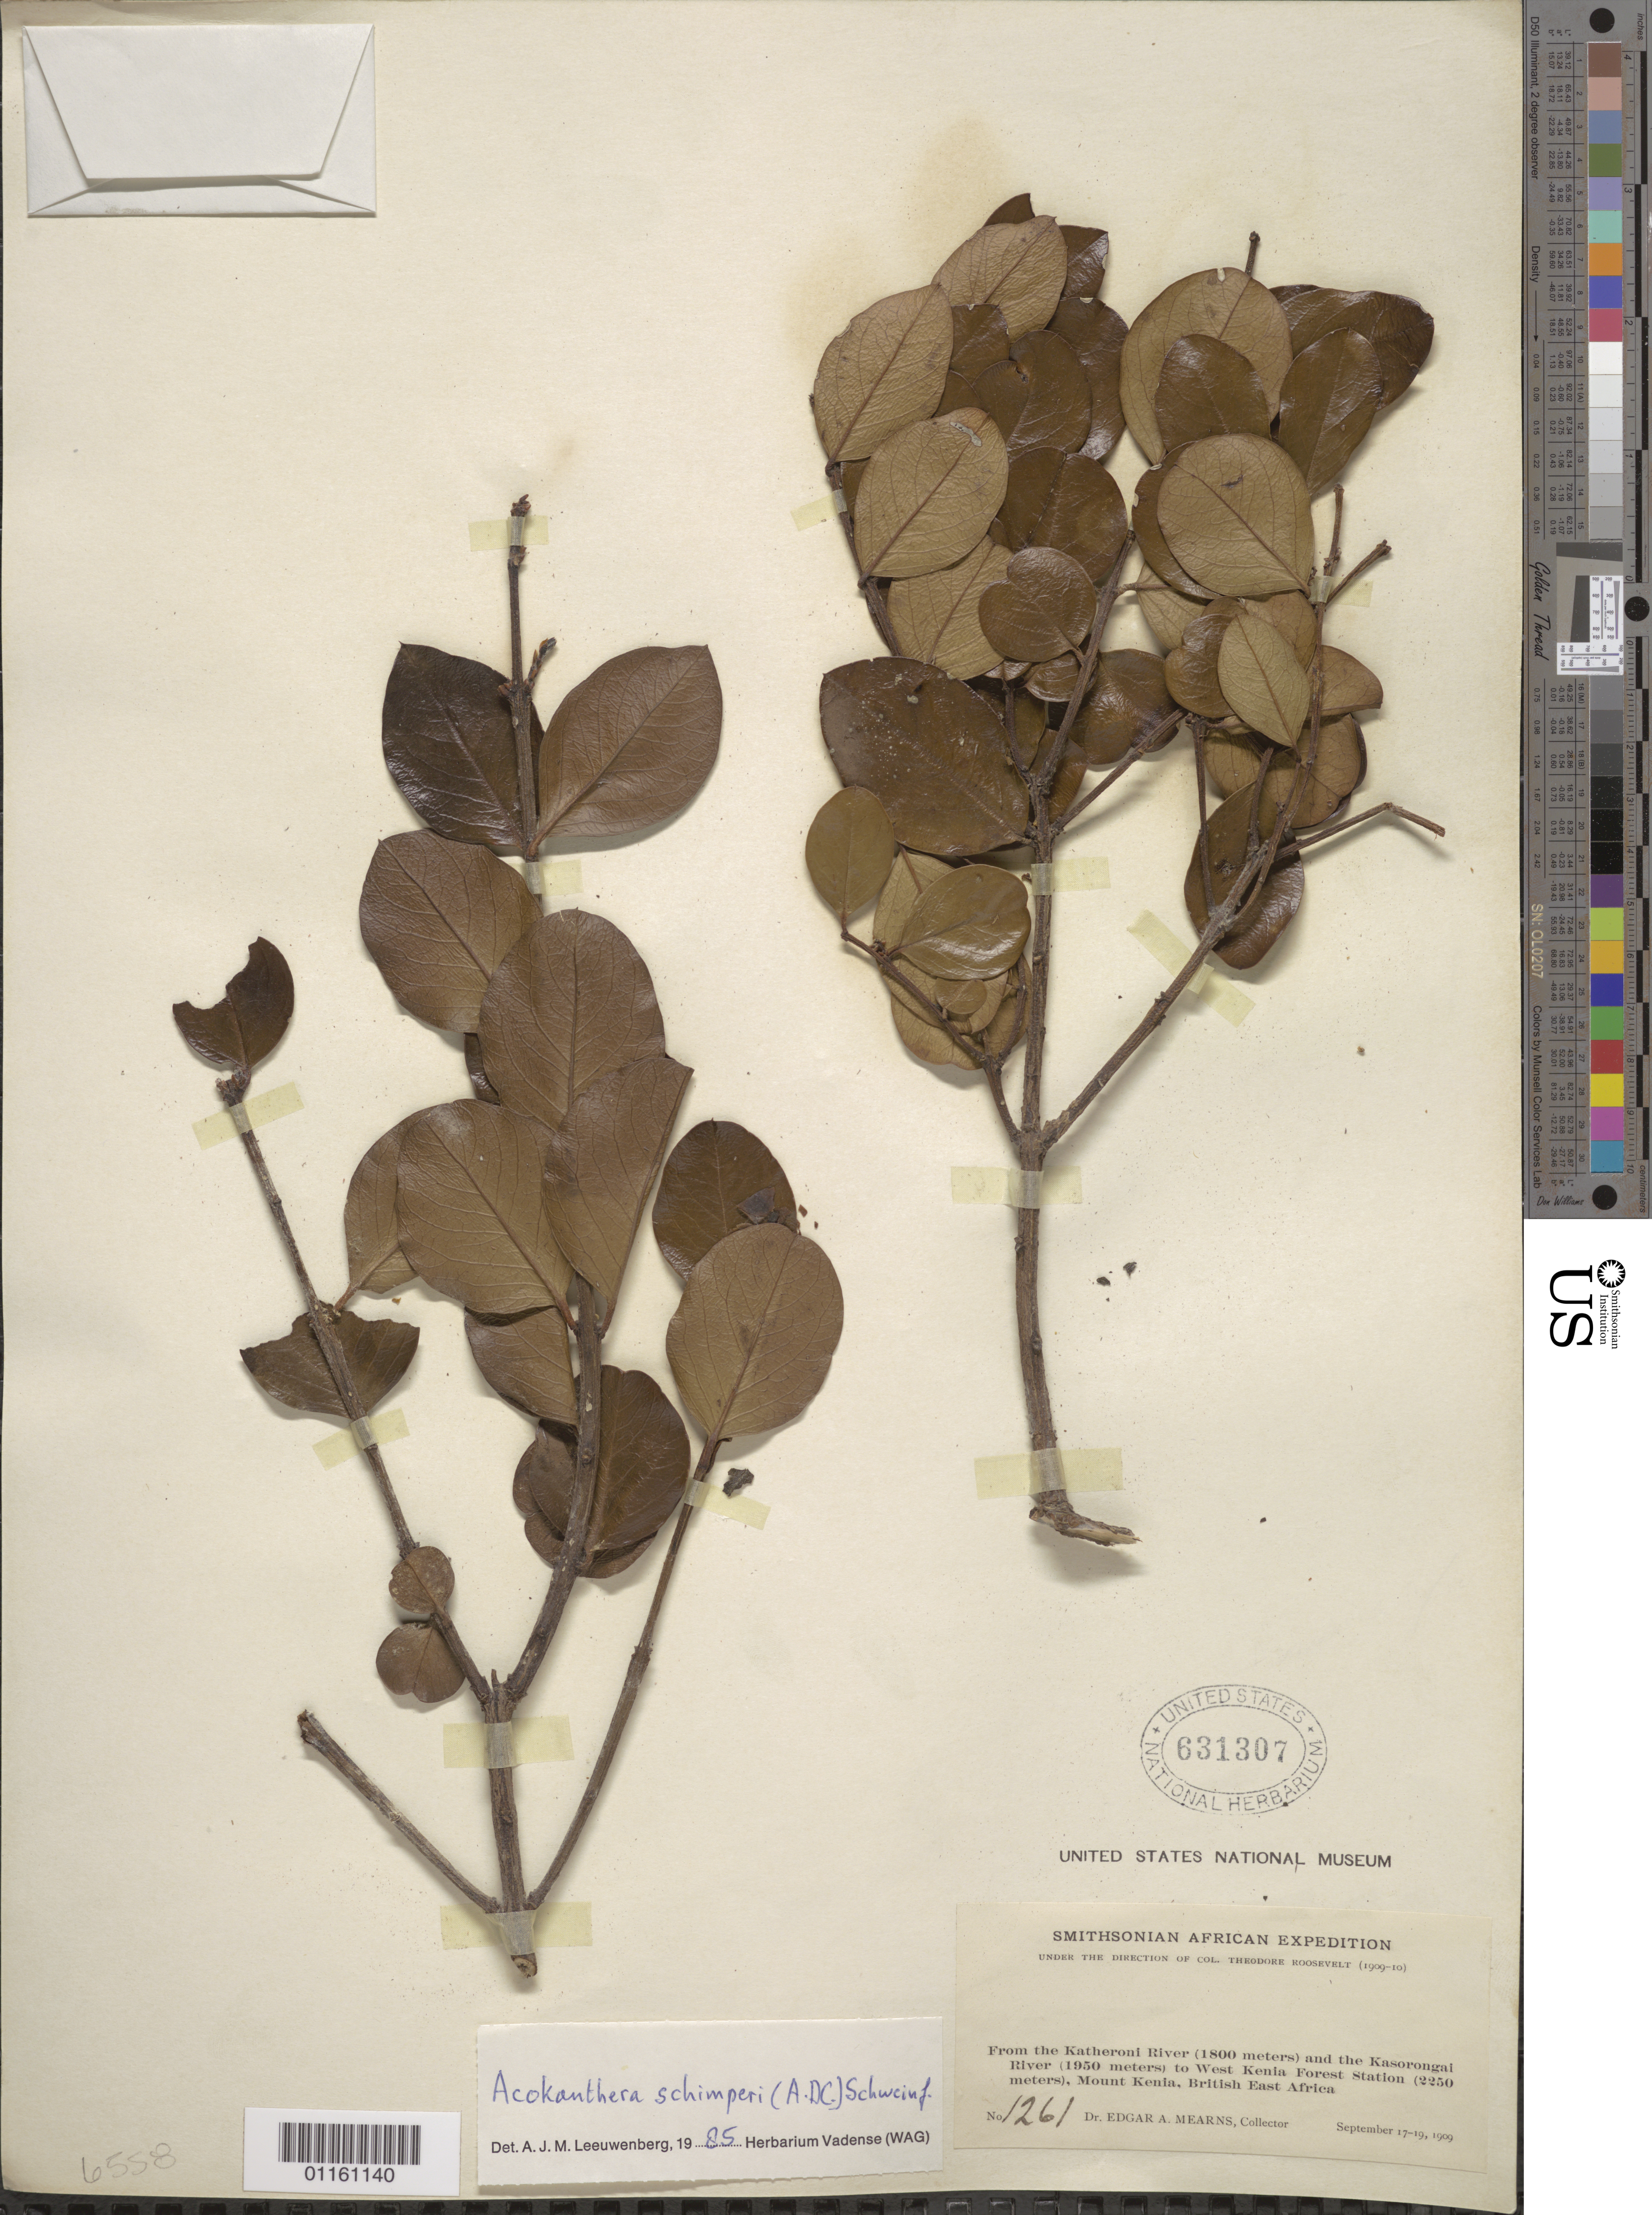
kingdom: Plantae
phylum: Tracheophyta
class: Magnoliopsida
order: Gentianales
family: Apocynaceae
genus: Acokanthera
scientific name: Acokanthera schimperi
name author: (DC.) Schweinf.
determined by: Leeuwenberg, A. J. M.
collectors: E. A. Mearns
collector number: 1261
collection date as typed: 17 Sep 1909 to 19 Sep 1909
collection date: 1909-09-17/1909-09-19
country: Kenya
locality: From the Katheroni river(1800m) and the Kasorongai river(1950m) to west Kenya Forest Station, (2250m) Mount Kenya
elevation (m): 1800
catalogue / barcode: US 631307